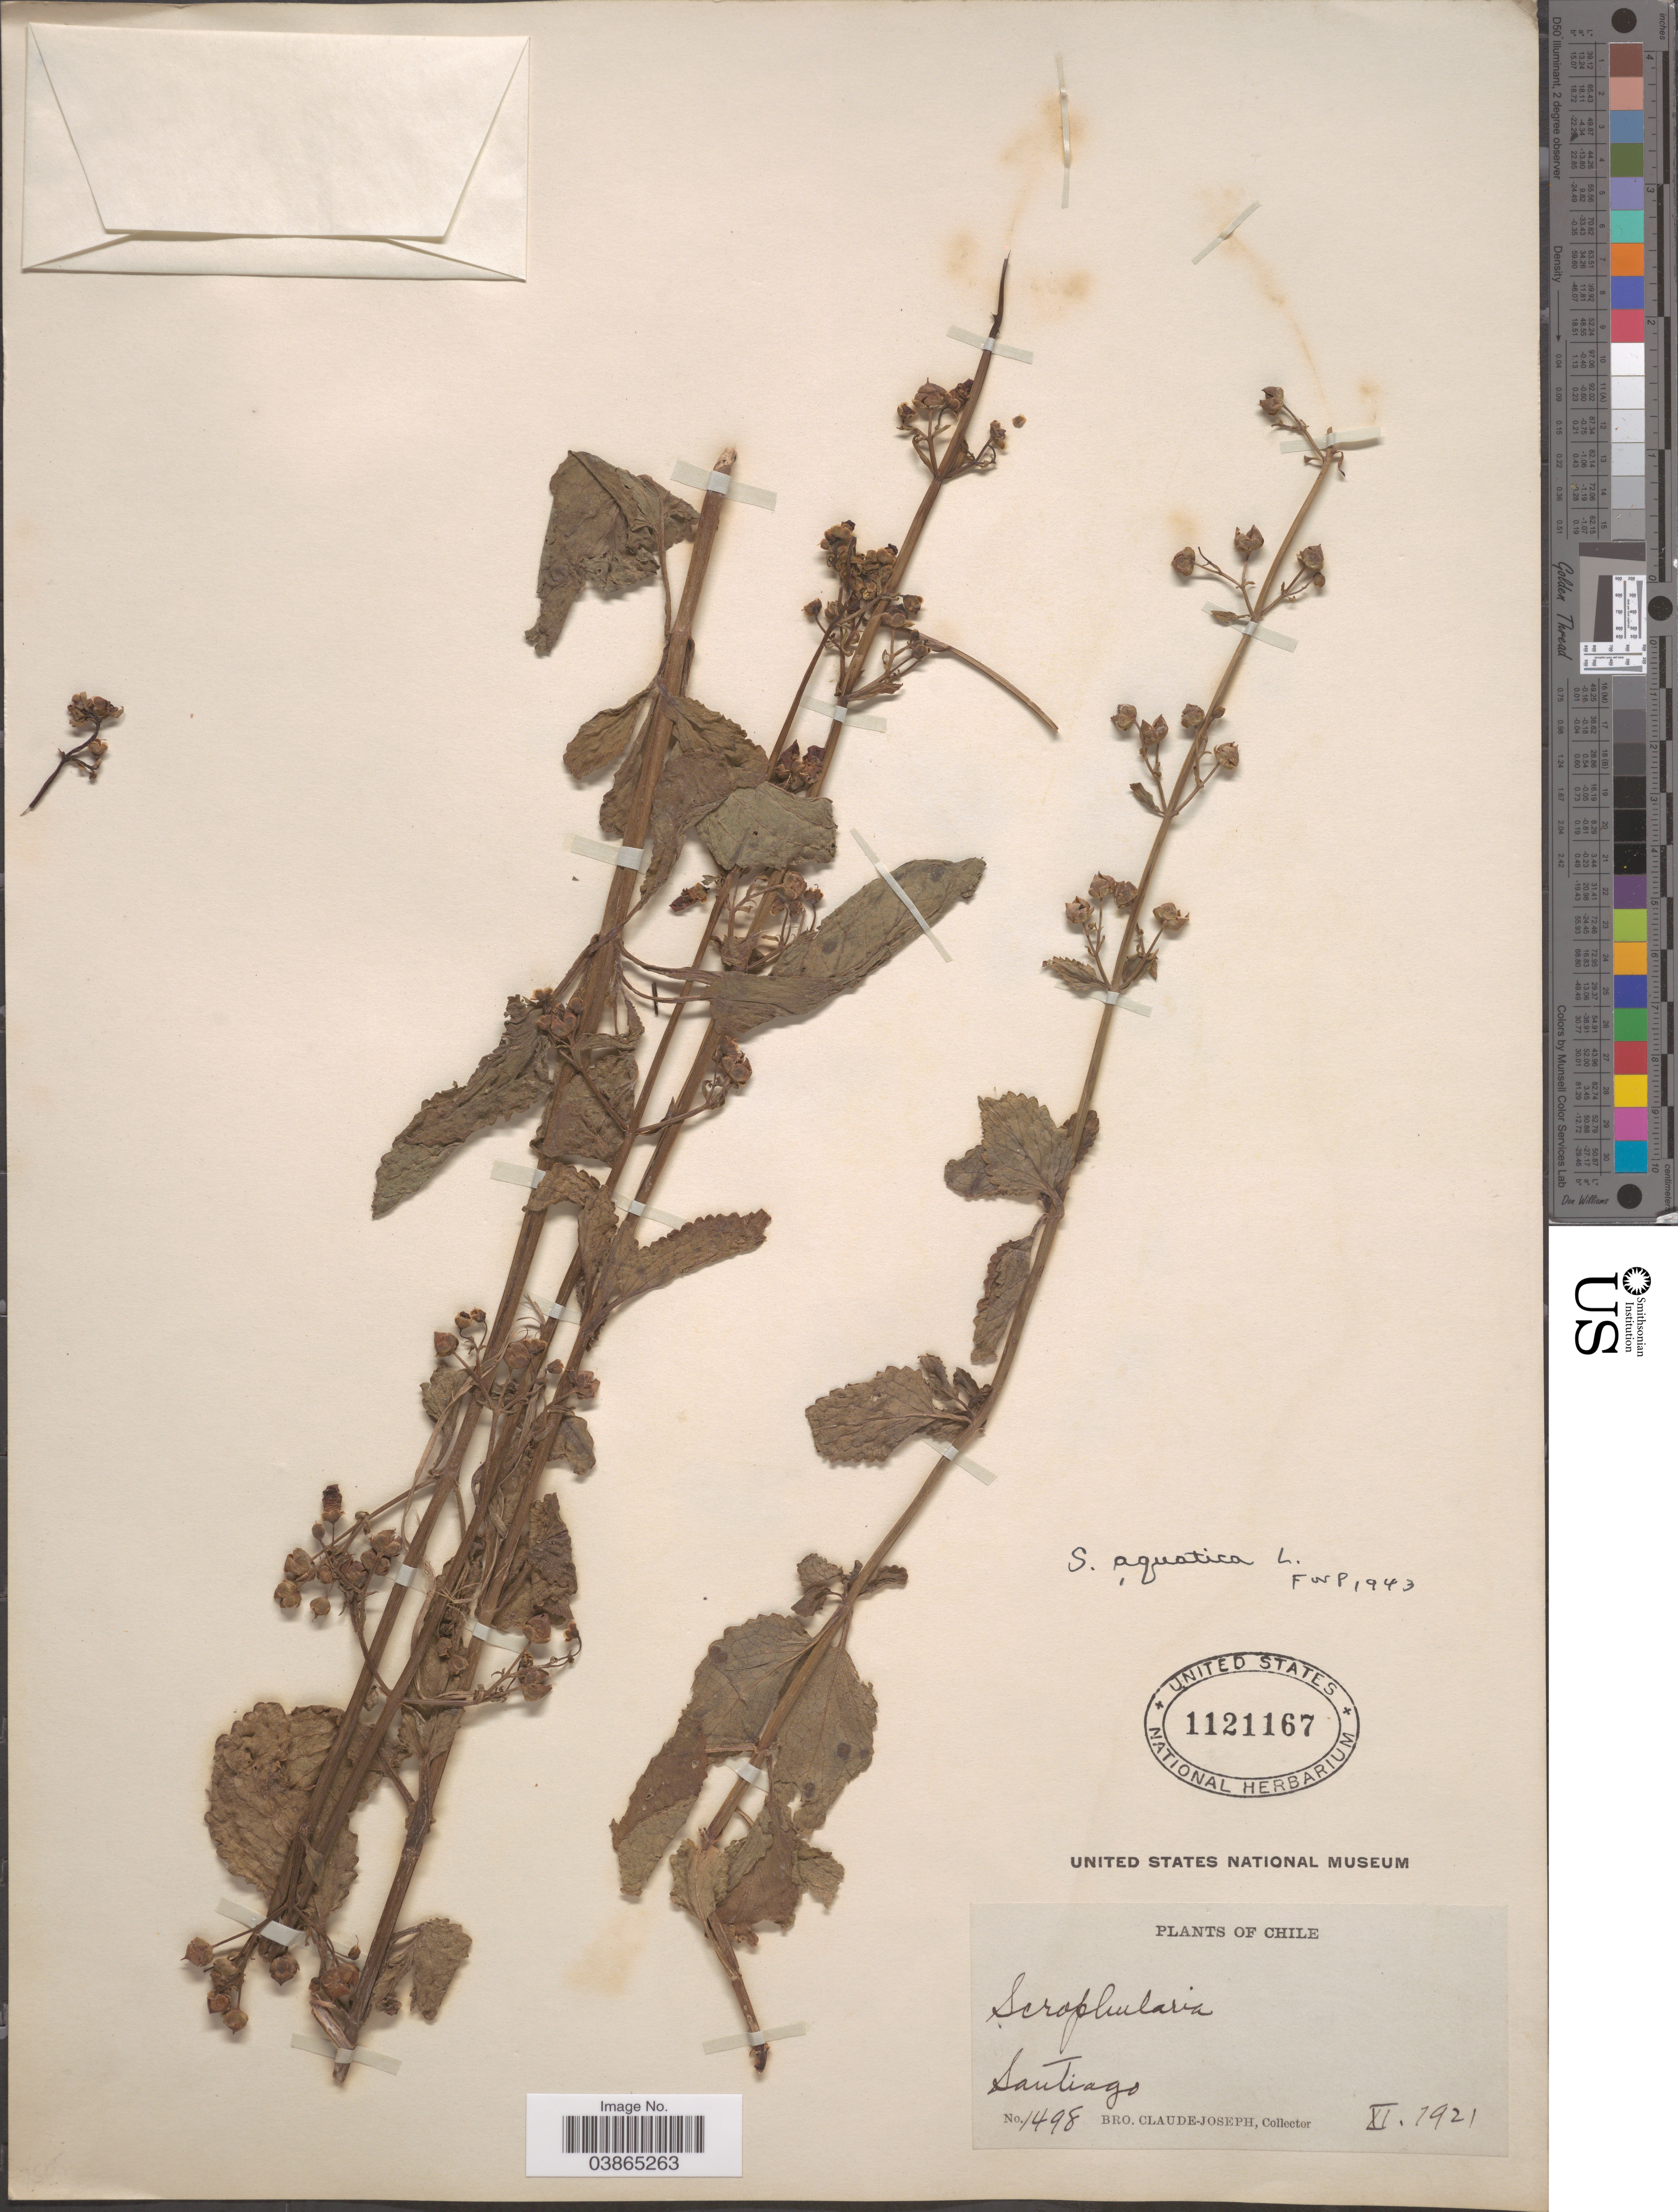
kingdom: Plantae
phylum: Tracheophyta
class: Magnoliopsida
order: Lamiales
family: Scrophulariaceae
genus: Scrophularia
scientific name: Scrophularia aquatica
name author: L.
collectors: Bro. Claude-Joseph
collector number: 1498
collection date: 1921-11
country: Chile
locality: Santiago.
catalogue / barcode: US 1121167